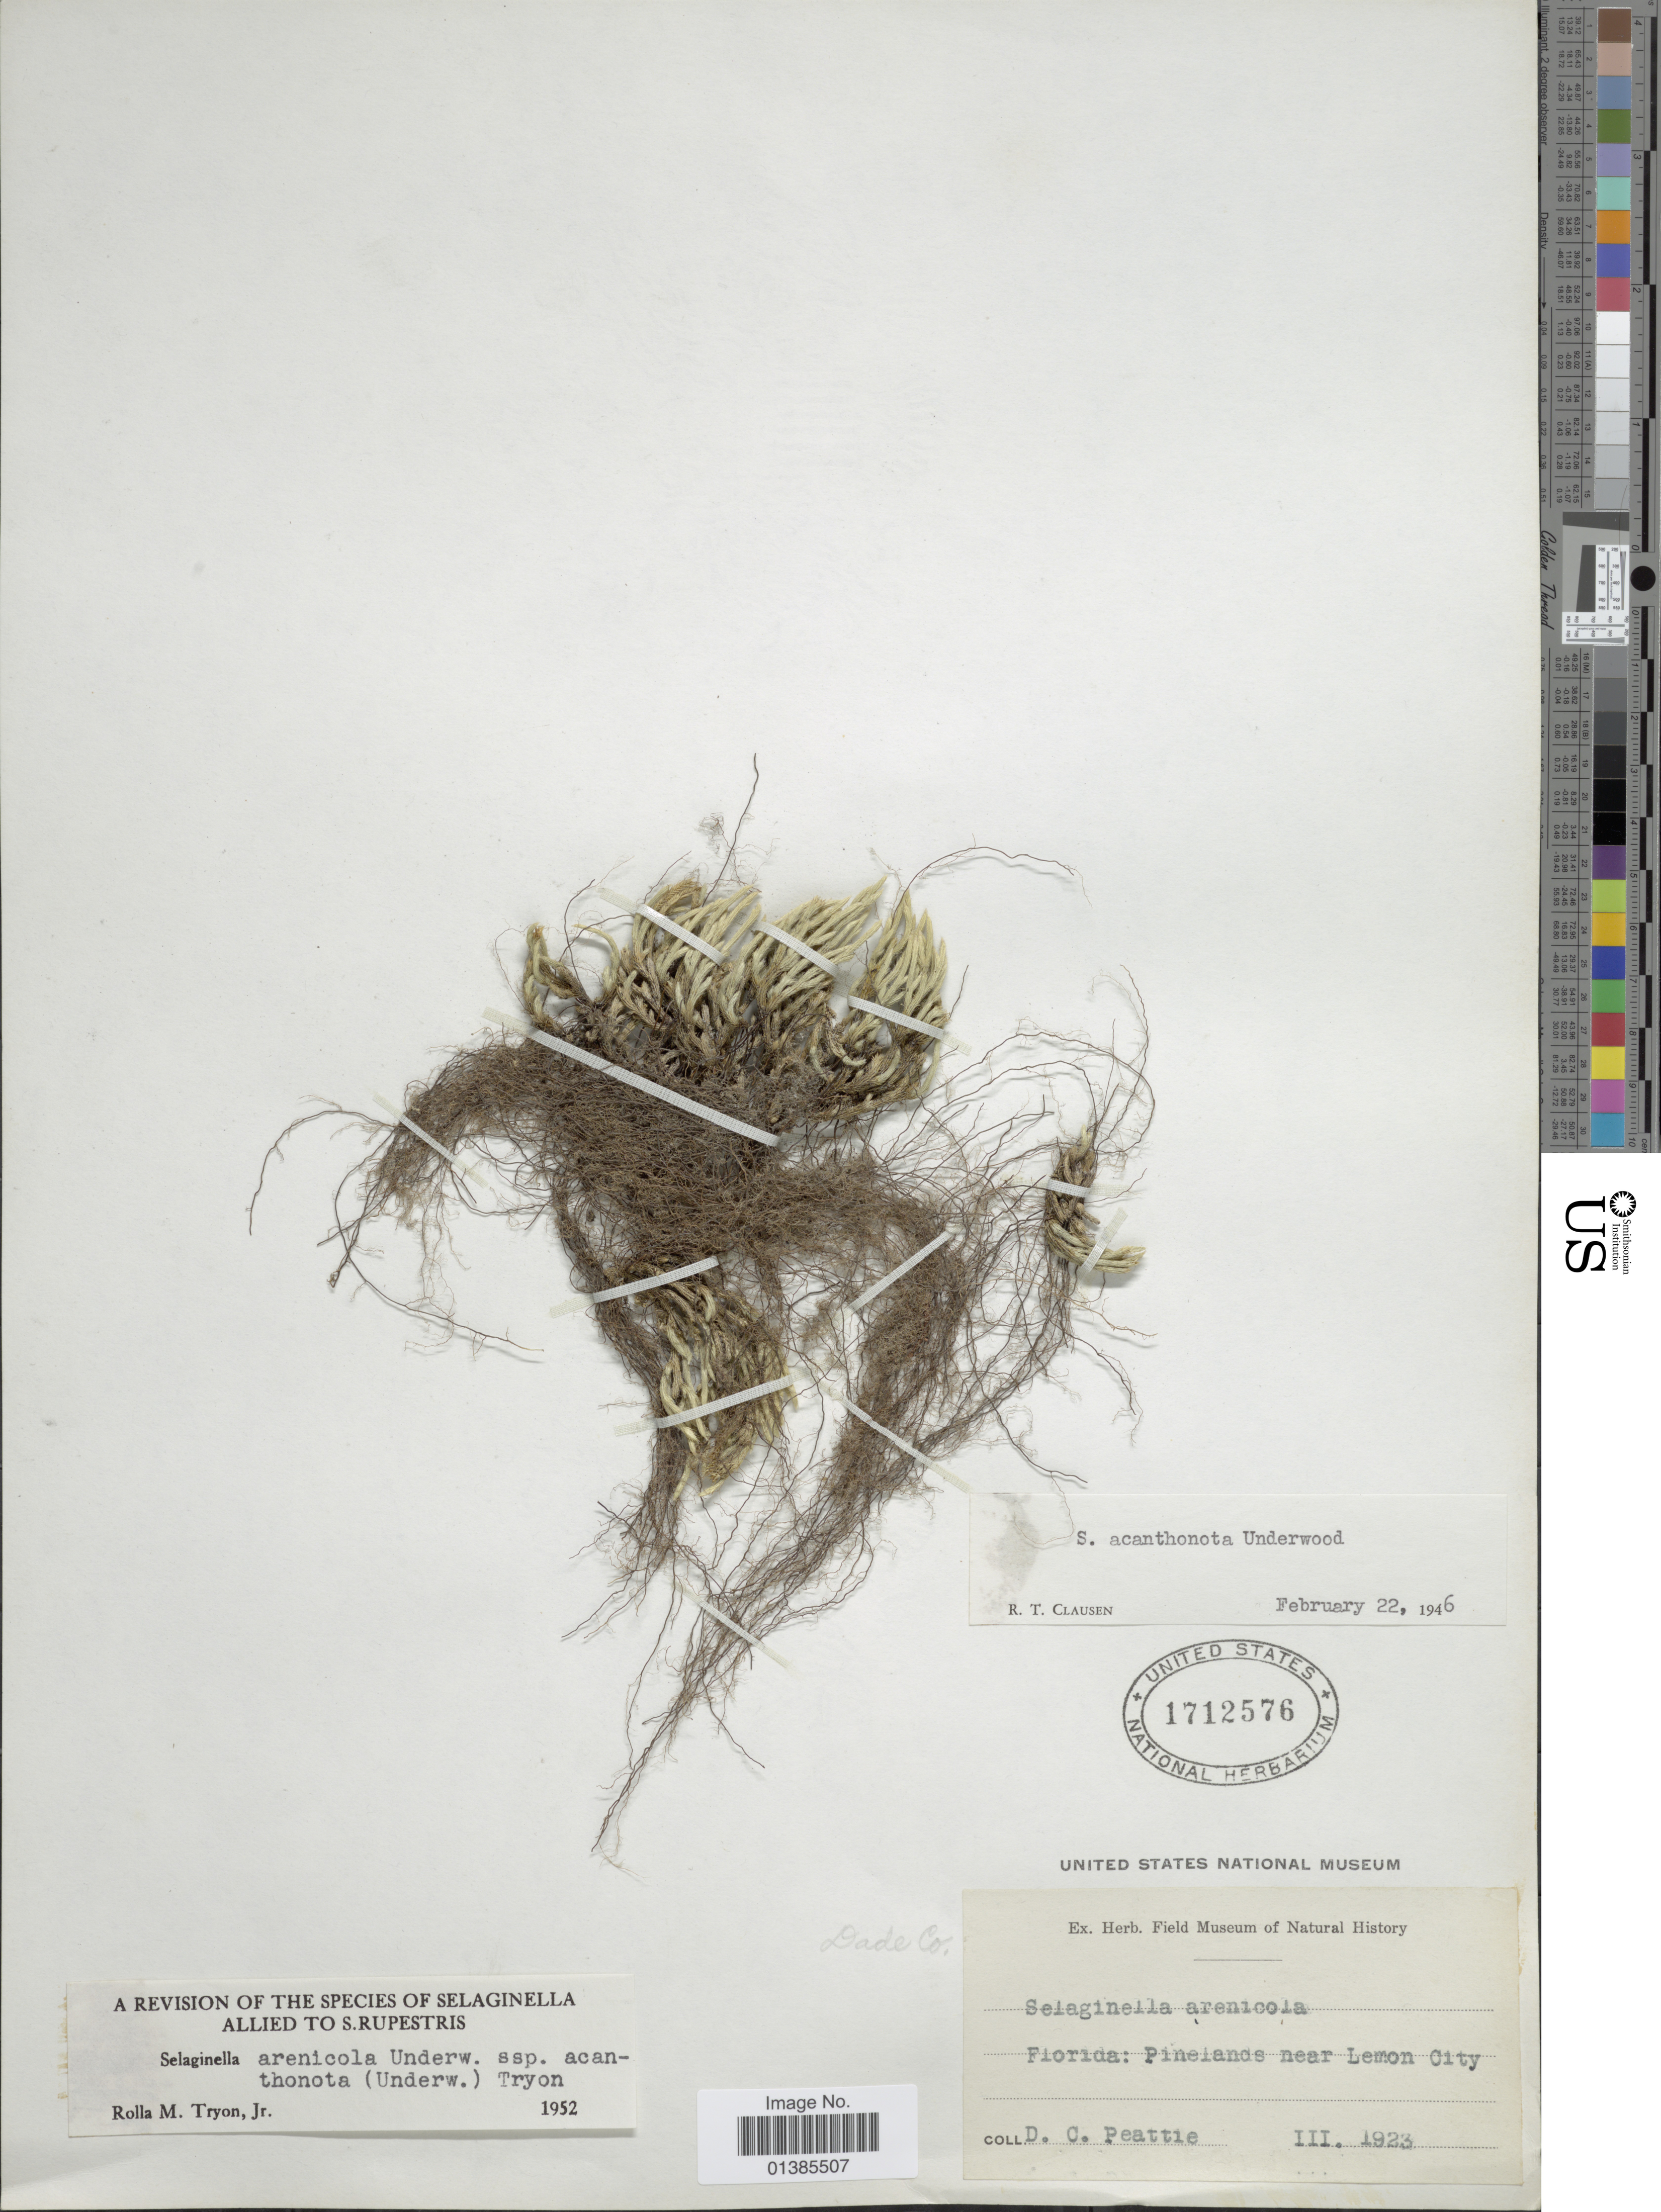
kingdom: Plantae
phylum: Tracheophyta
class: Lycopodiopsida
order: Selaginellales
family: Selaginellaceae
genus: Selaginella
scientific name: Selaginella arenicola subsp. acanthonota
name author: (Underw.) R.M. Tryon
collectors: D. Peattie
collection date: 1923-03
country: United States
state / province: Florida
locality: Pinelands near Lemon City.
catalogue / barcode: US 1712576